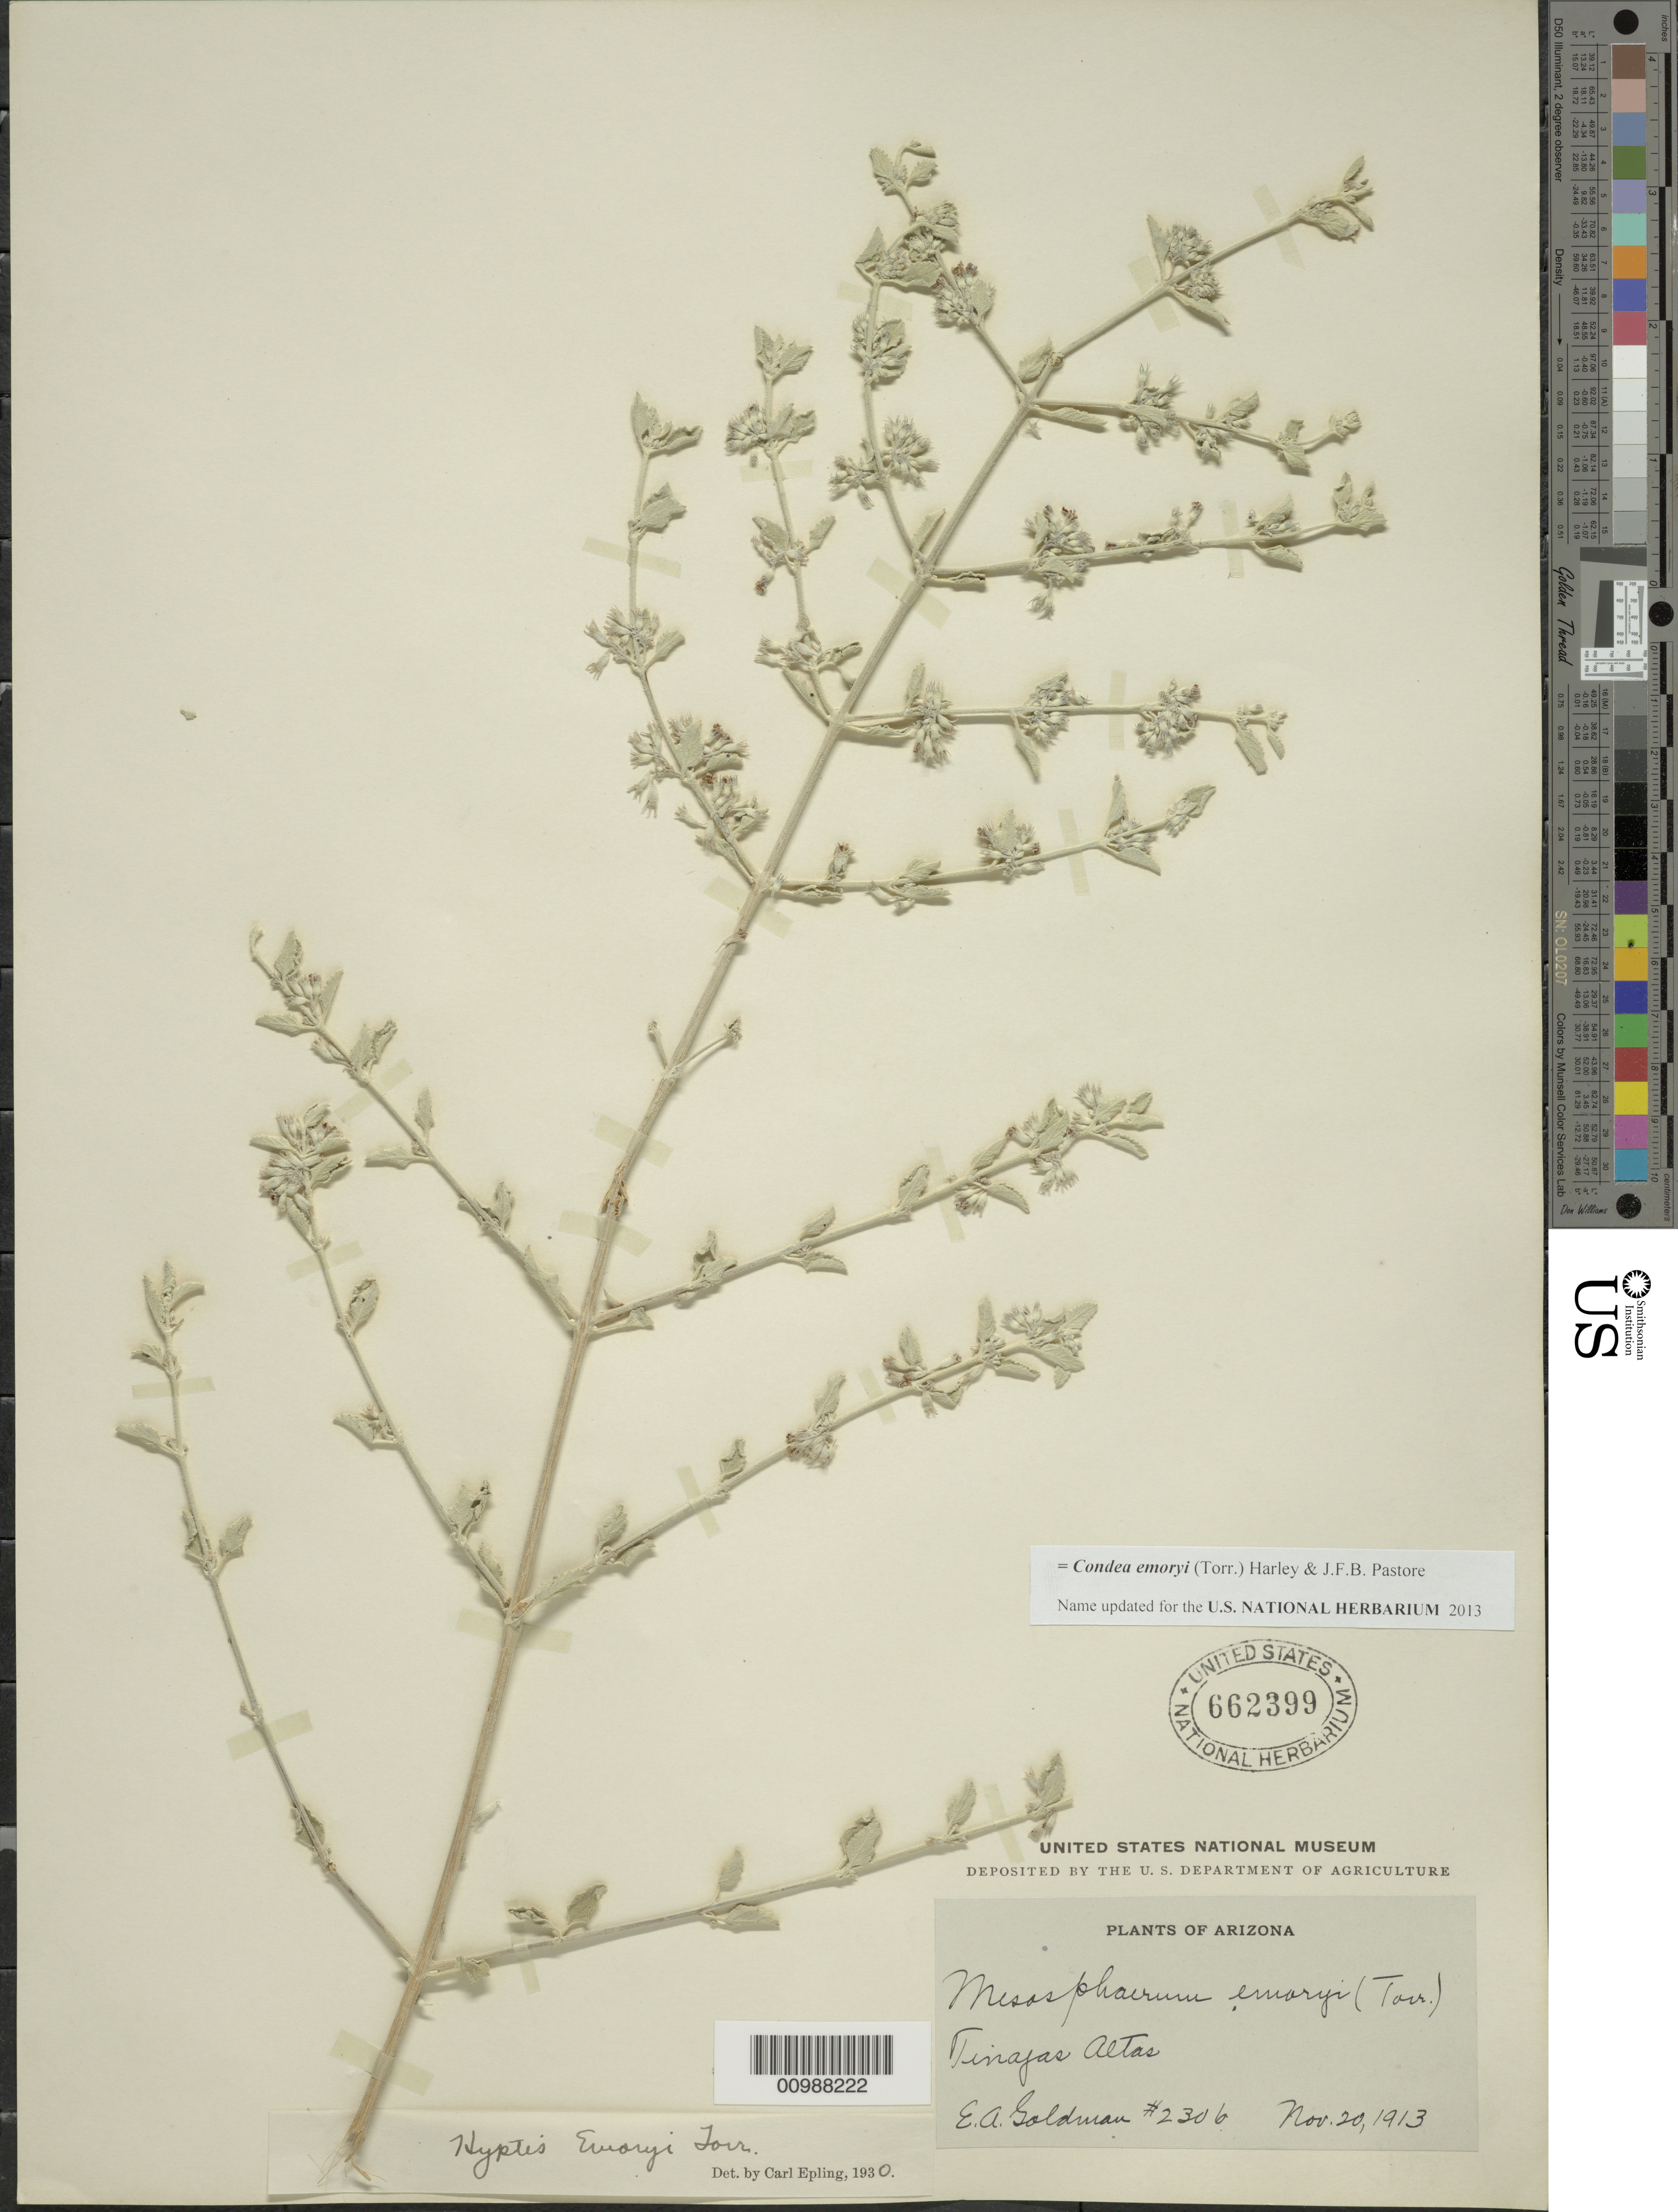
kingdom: Plantae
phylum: Tracheophyta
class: Magnoliopsida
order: Lamiales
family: Lamiaceae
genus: Condea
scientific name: Condea emoryi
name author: (Torr.) Harley & J.F.B. Pastore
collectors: E. A. Goldman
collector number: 230B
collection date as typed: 20 Nov 1913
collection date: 1913-11-20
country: United States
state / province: Arizona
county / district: Yuma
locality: Tinajas Altas Mountains.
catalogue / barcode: US 662399